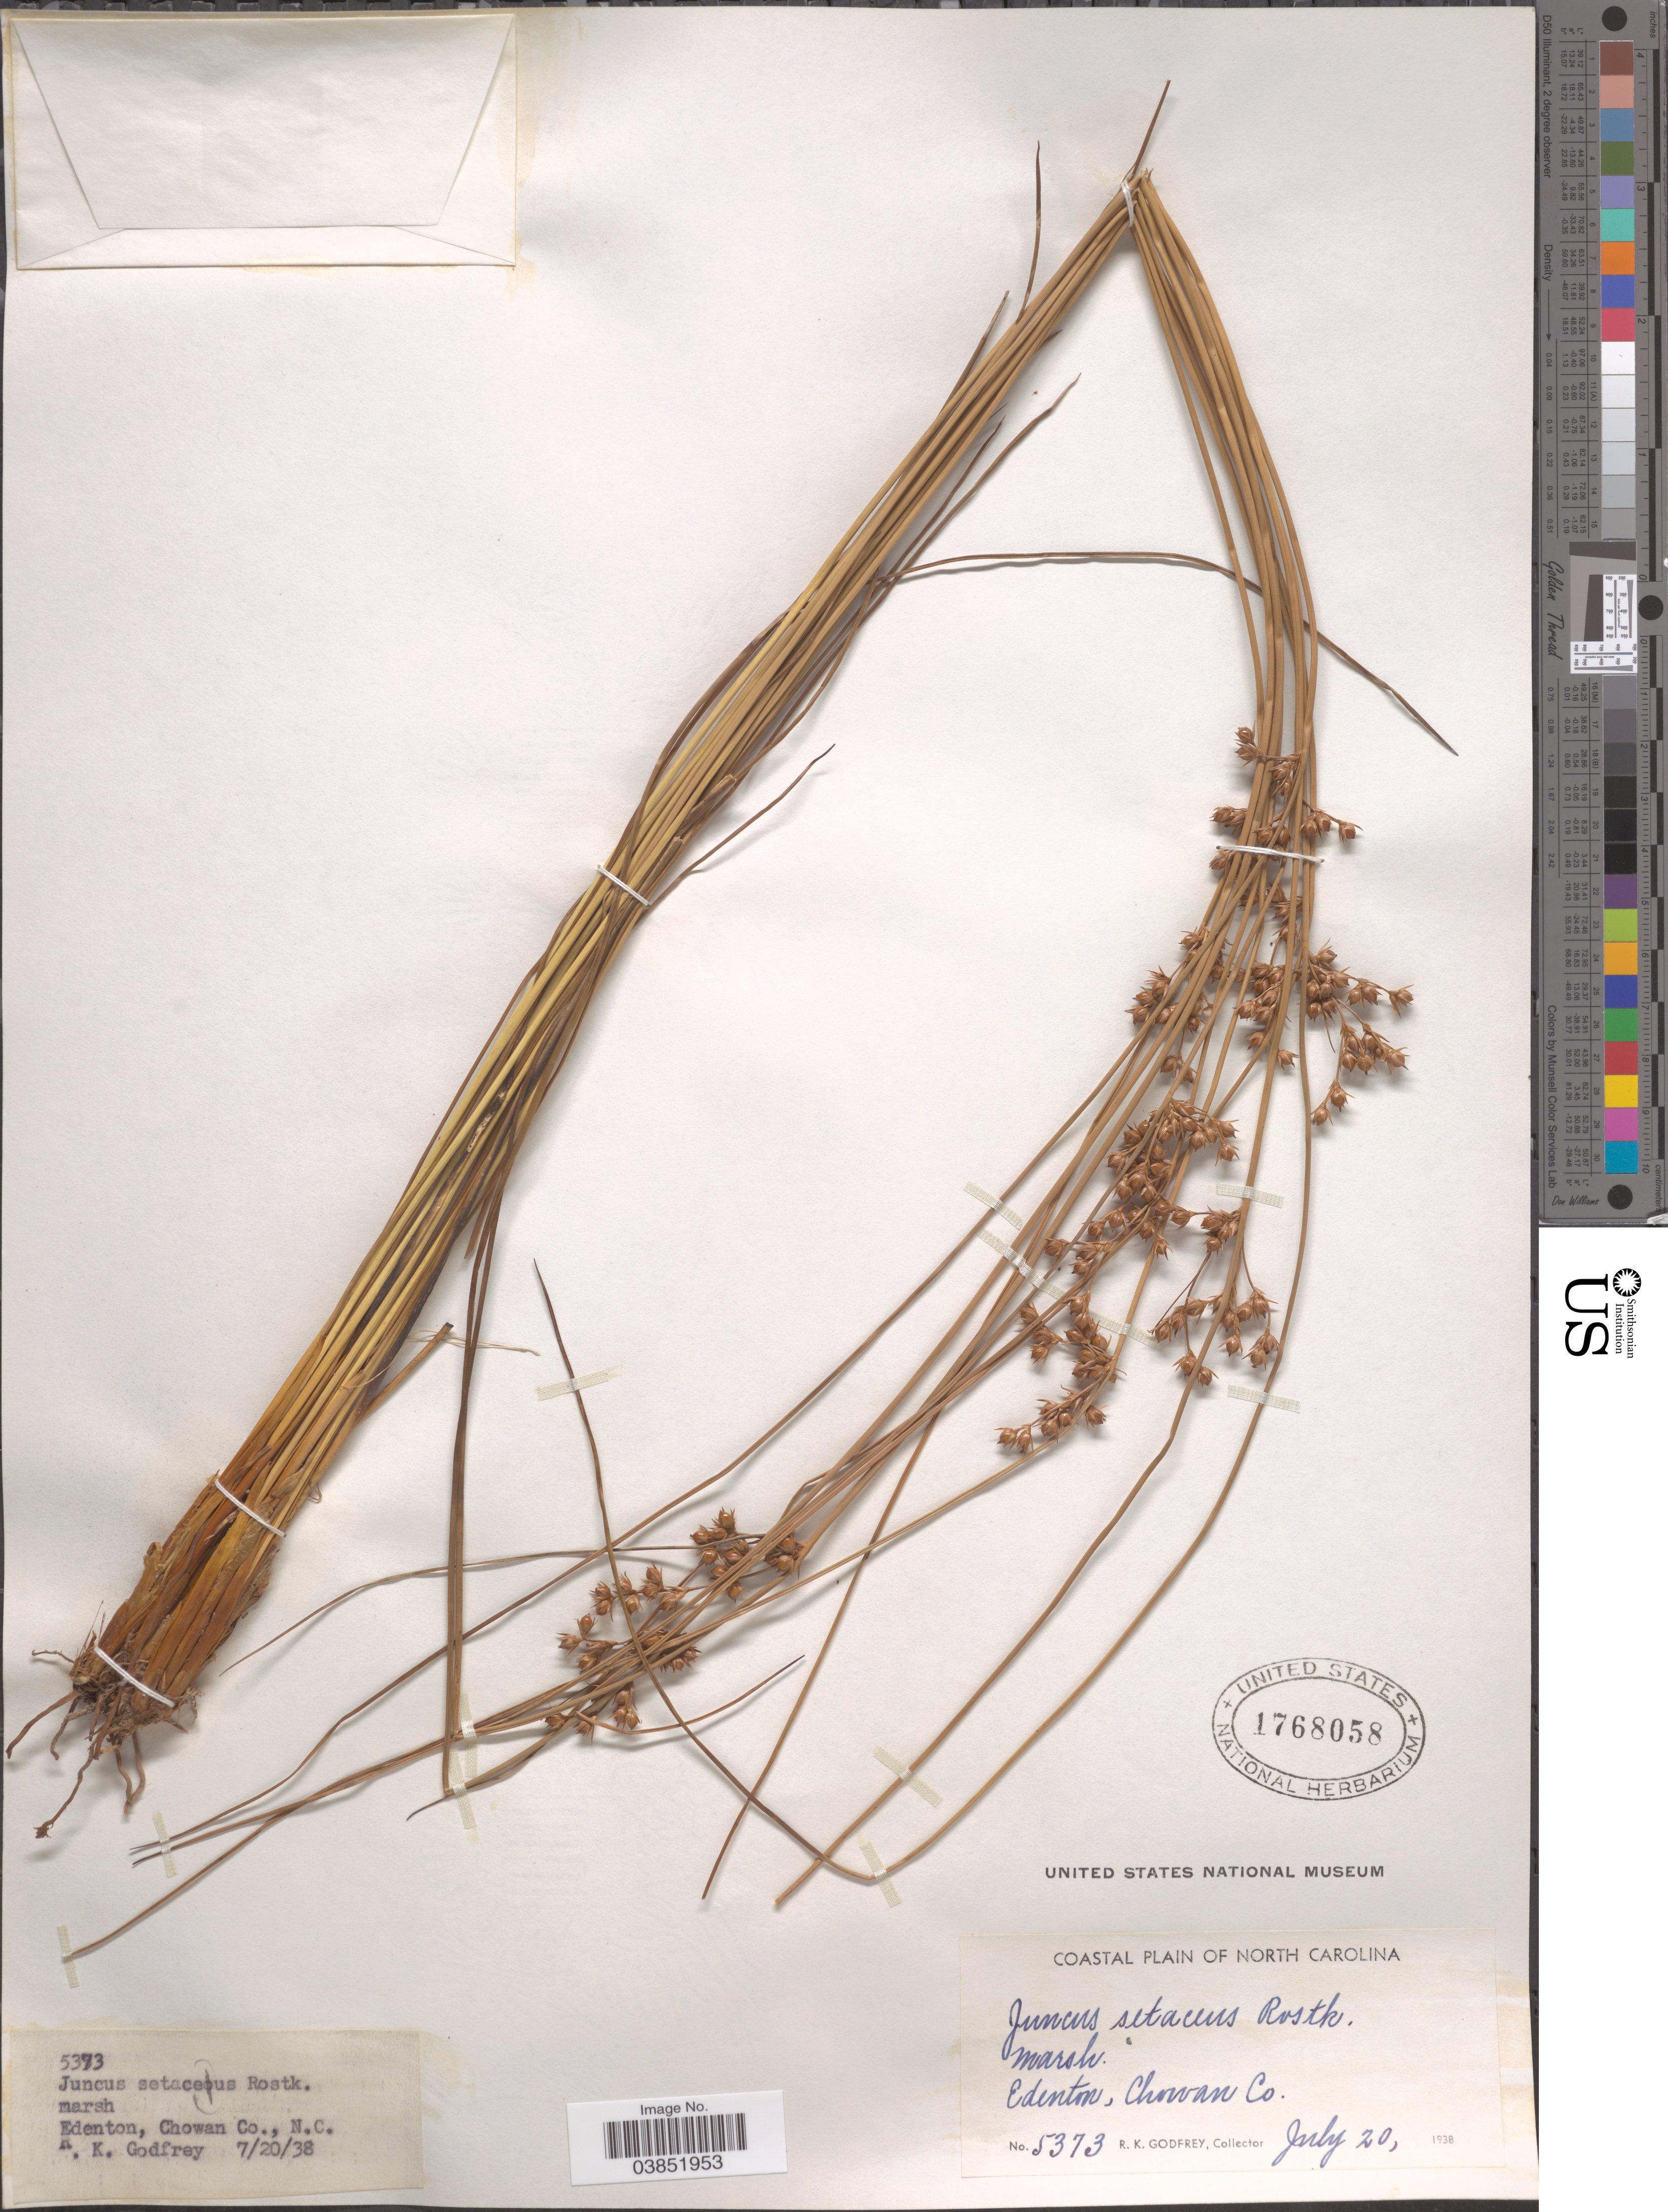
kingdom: Plantae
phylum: Tracheophyta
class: Liliopsida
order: Poales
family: Juncaceae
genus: Juncus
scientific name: Juncus coriaceus Mack.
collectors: R. K. Godfrey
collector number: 5373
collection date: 1938-07-20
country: United States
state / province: North Carolina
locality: Coastal Plain of North Carolina. Marsh. Edenton, Chowan Co.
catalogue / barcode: US 1768058